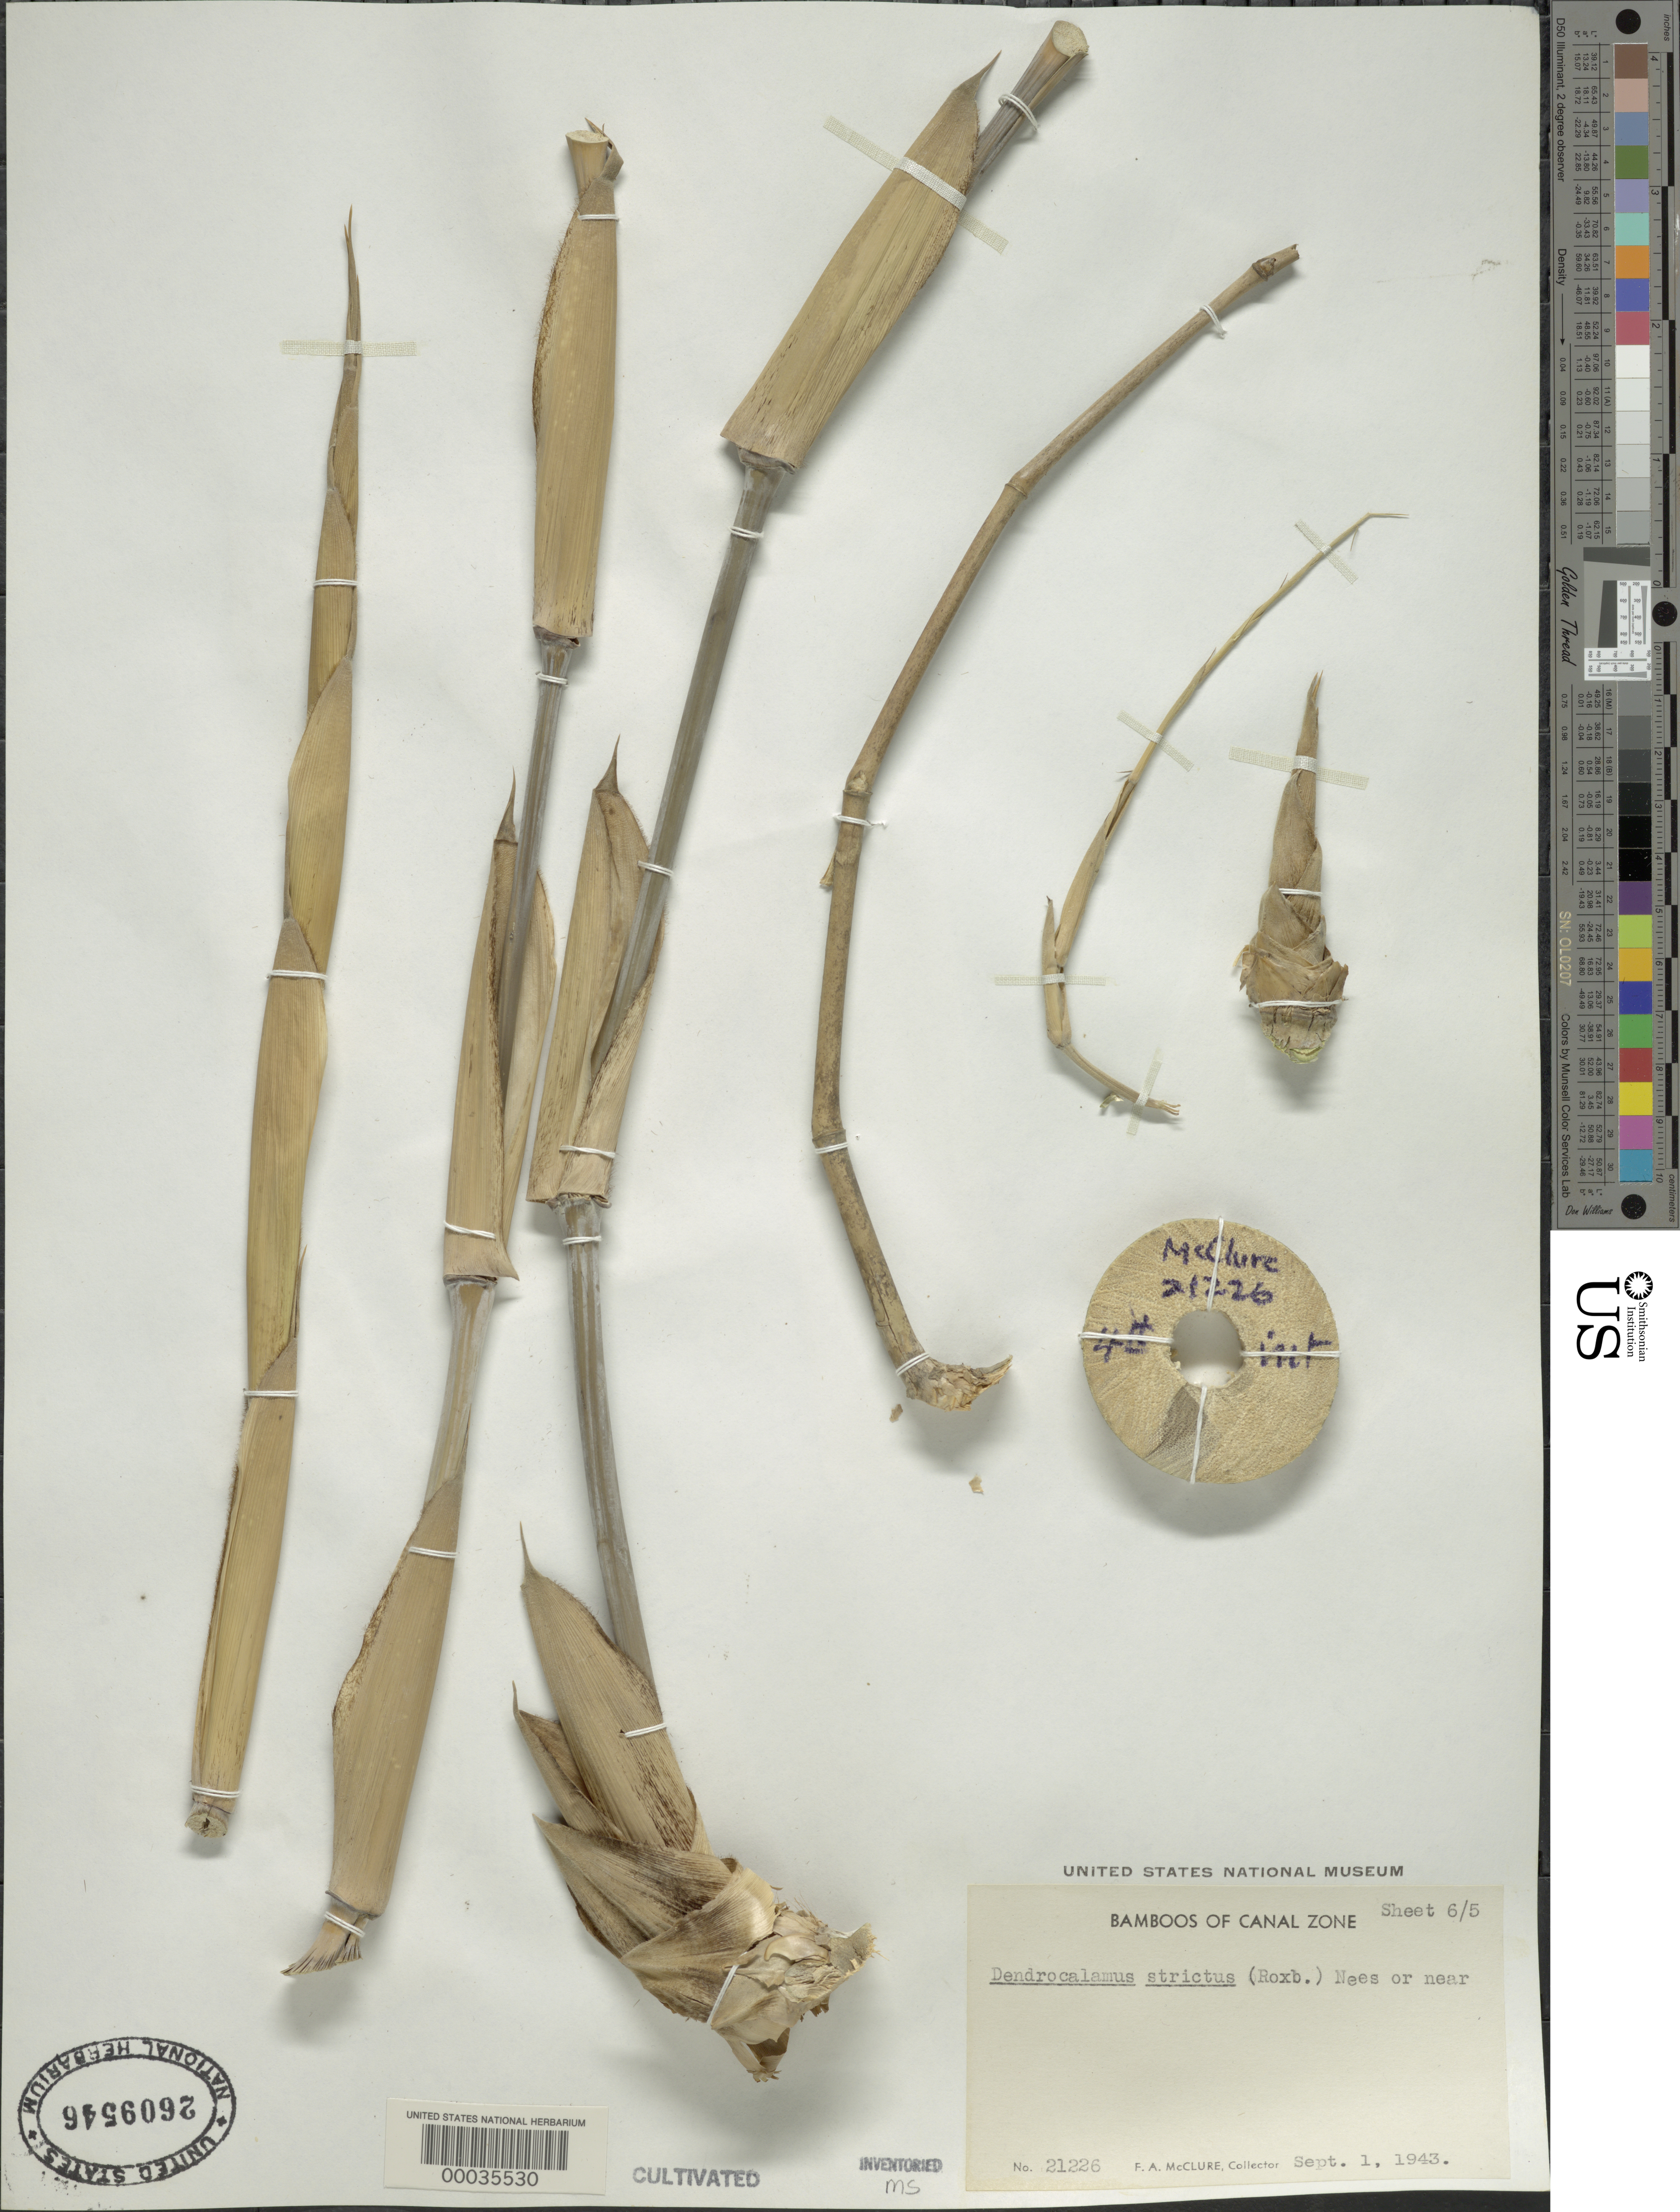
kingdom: Plantae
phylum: Tracheophyta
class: Liliopsida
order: Poales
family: Poaceae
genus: Dendrocalamus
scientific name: Dendrocalamus strictus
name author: (Roxb.) Nees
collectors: F. A. McClure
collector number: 21226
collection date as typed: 01 Sep 1943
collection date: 1943-09-01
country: Panama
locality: Esperimental Garden-summit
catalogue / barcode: US 2609546